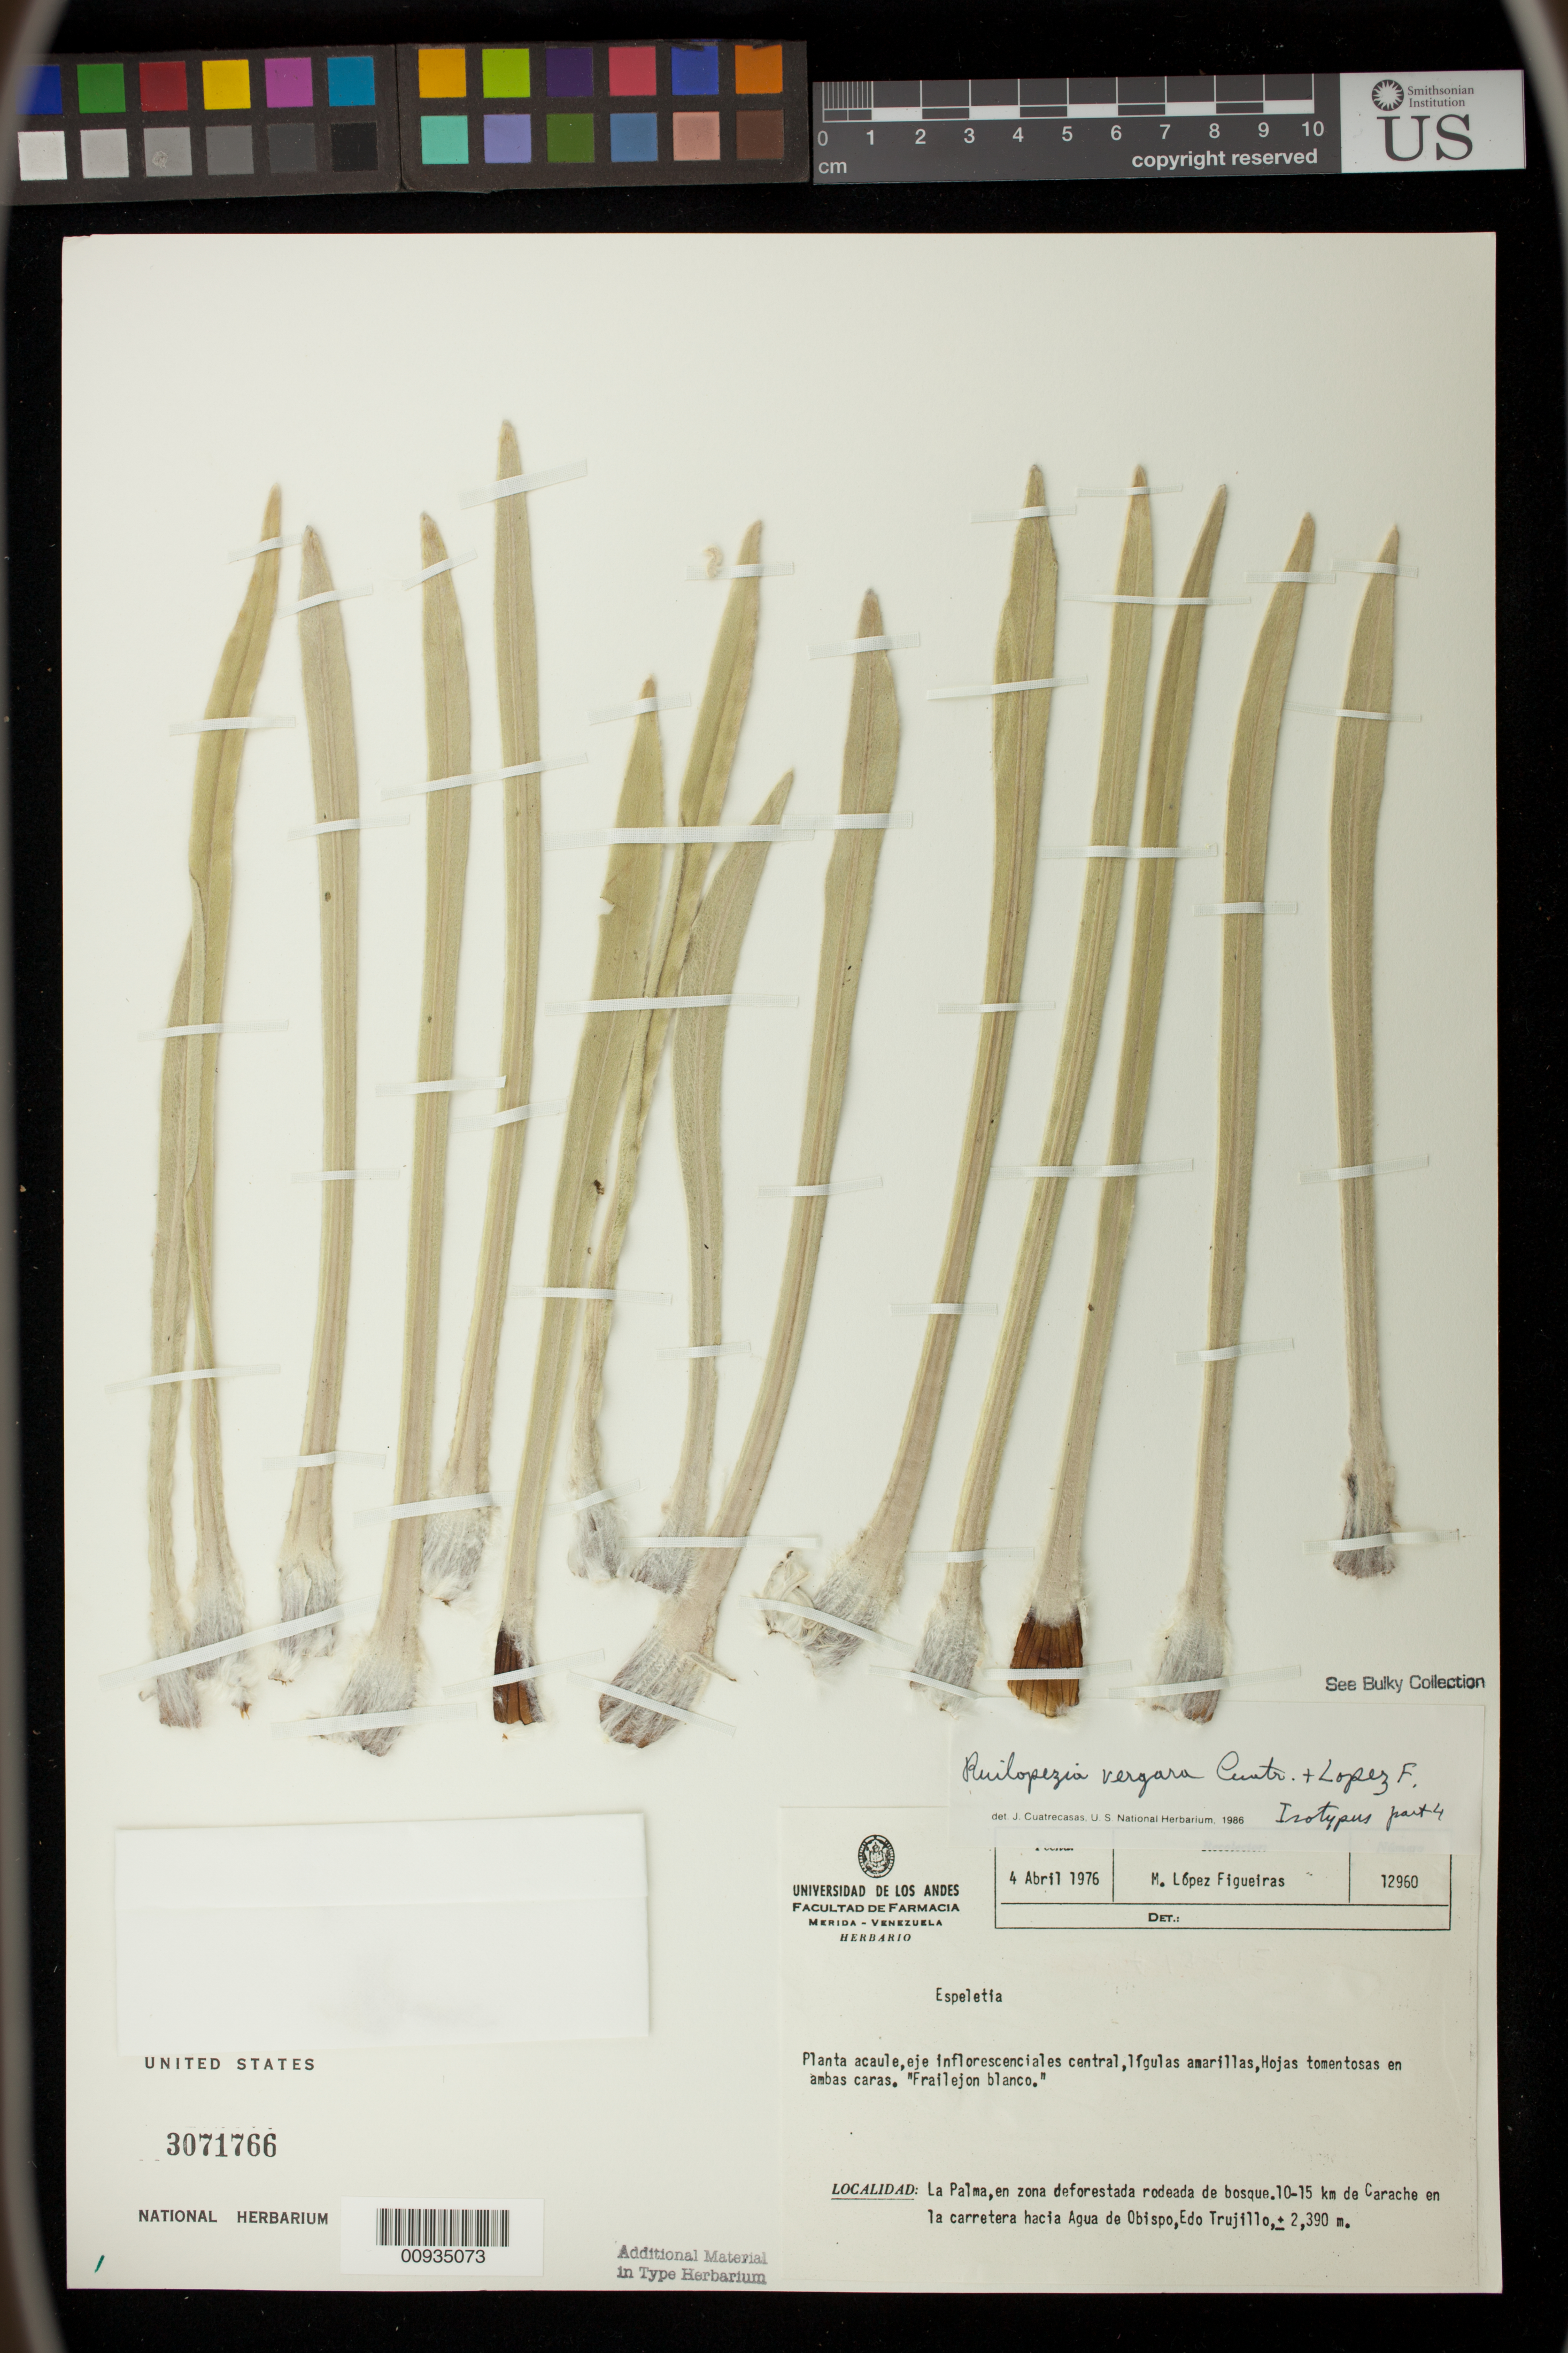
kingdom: Plantae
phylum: Tracheophyta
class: Magnoliopsida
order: Asterales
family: Asteraceae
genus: Ruilopezia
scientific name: Ruilopezia vergarae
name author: Cuatrec. & López Fig.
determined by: Cuatrecasas, J.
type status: Isotype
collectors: M. López Figueiras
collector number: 12960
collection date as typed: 04 Apr 1976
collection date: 1976-04-04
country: Venezuela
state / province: Trujillo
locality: La Palma, 10-15 km de Carache en La Carretera Hacia Agua de Opispo.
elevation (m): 2930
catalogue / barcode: US 3071766